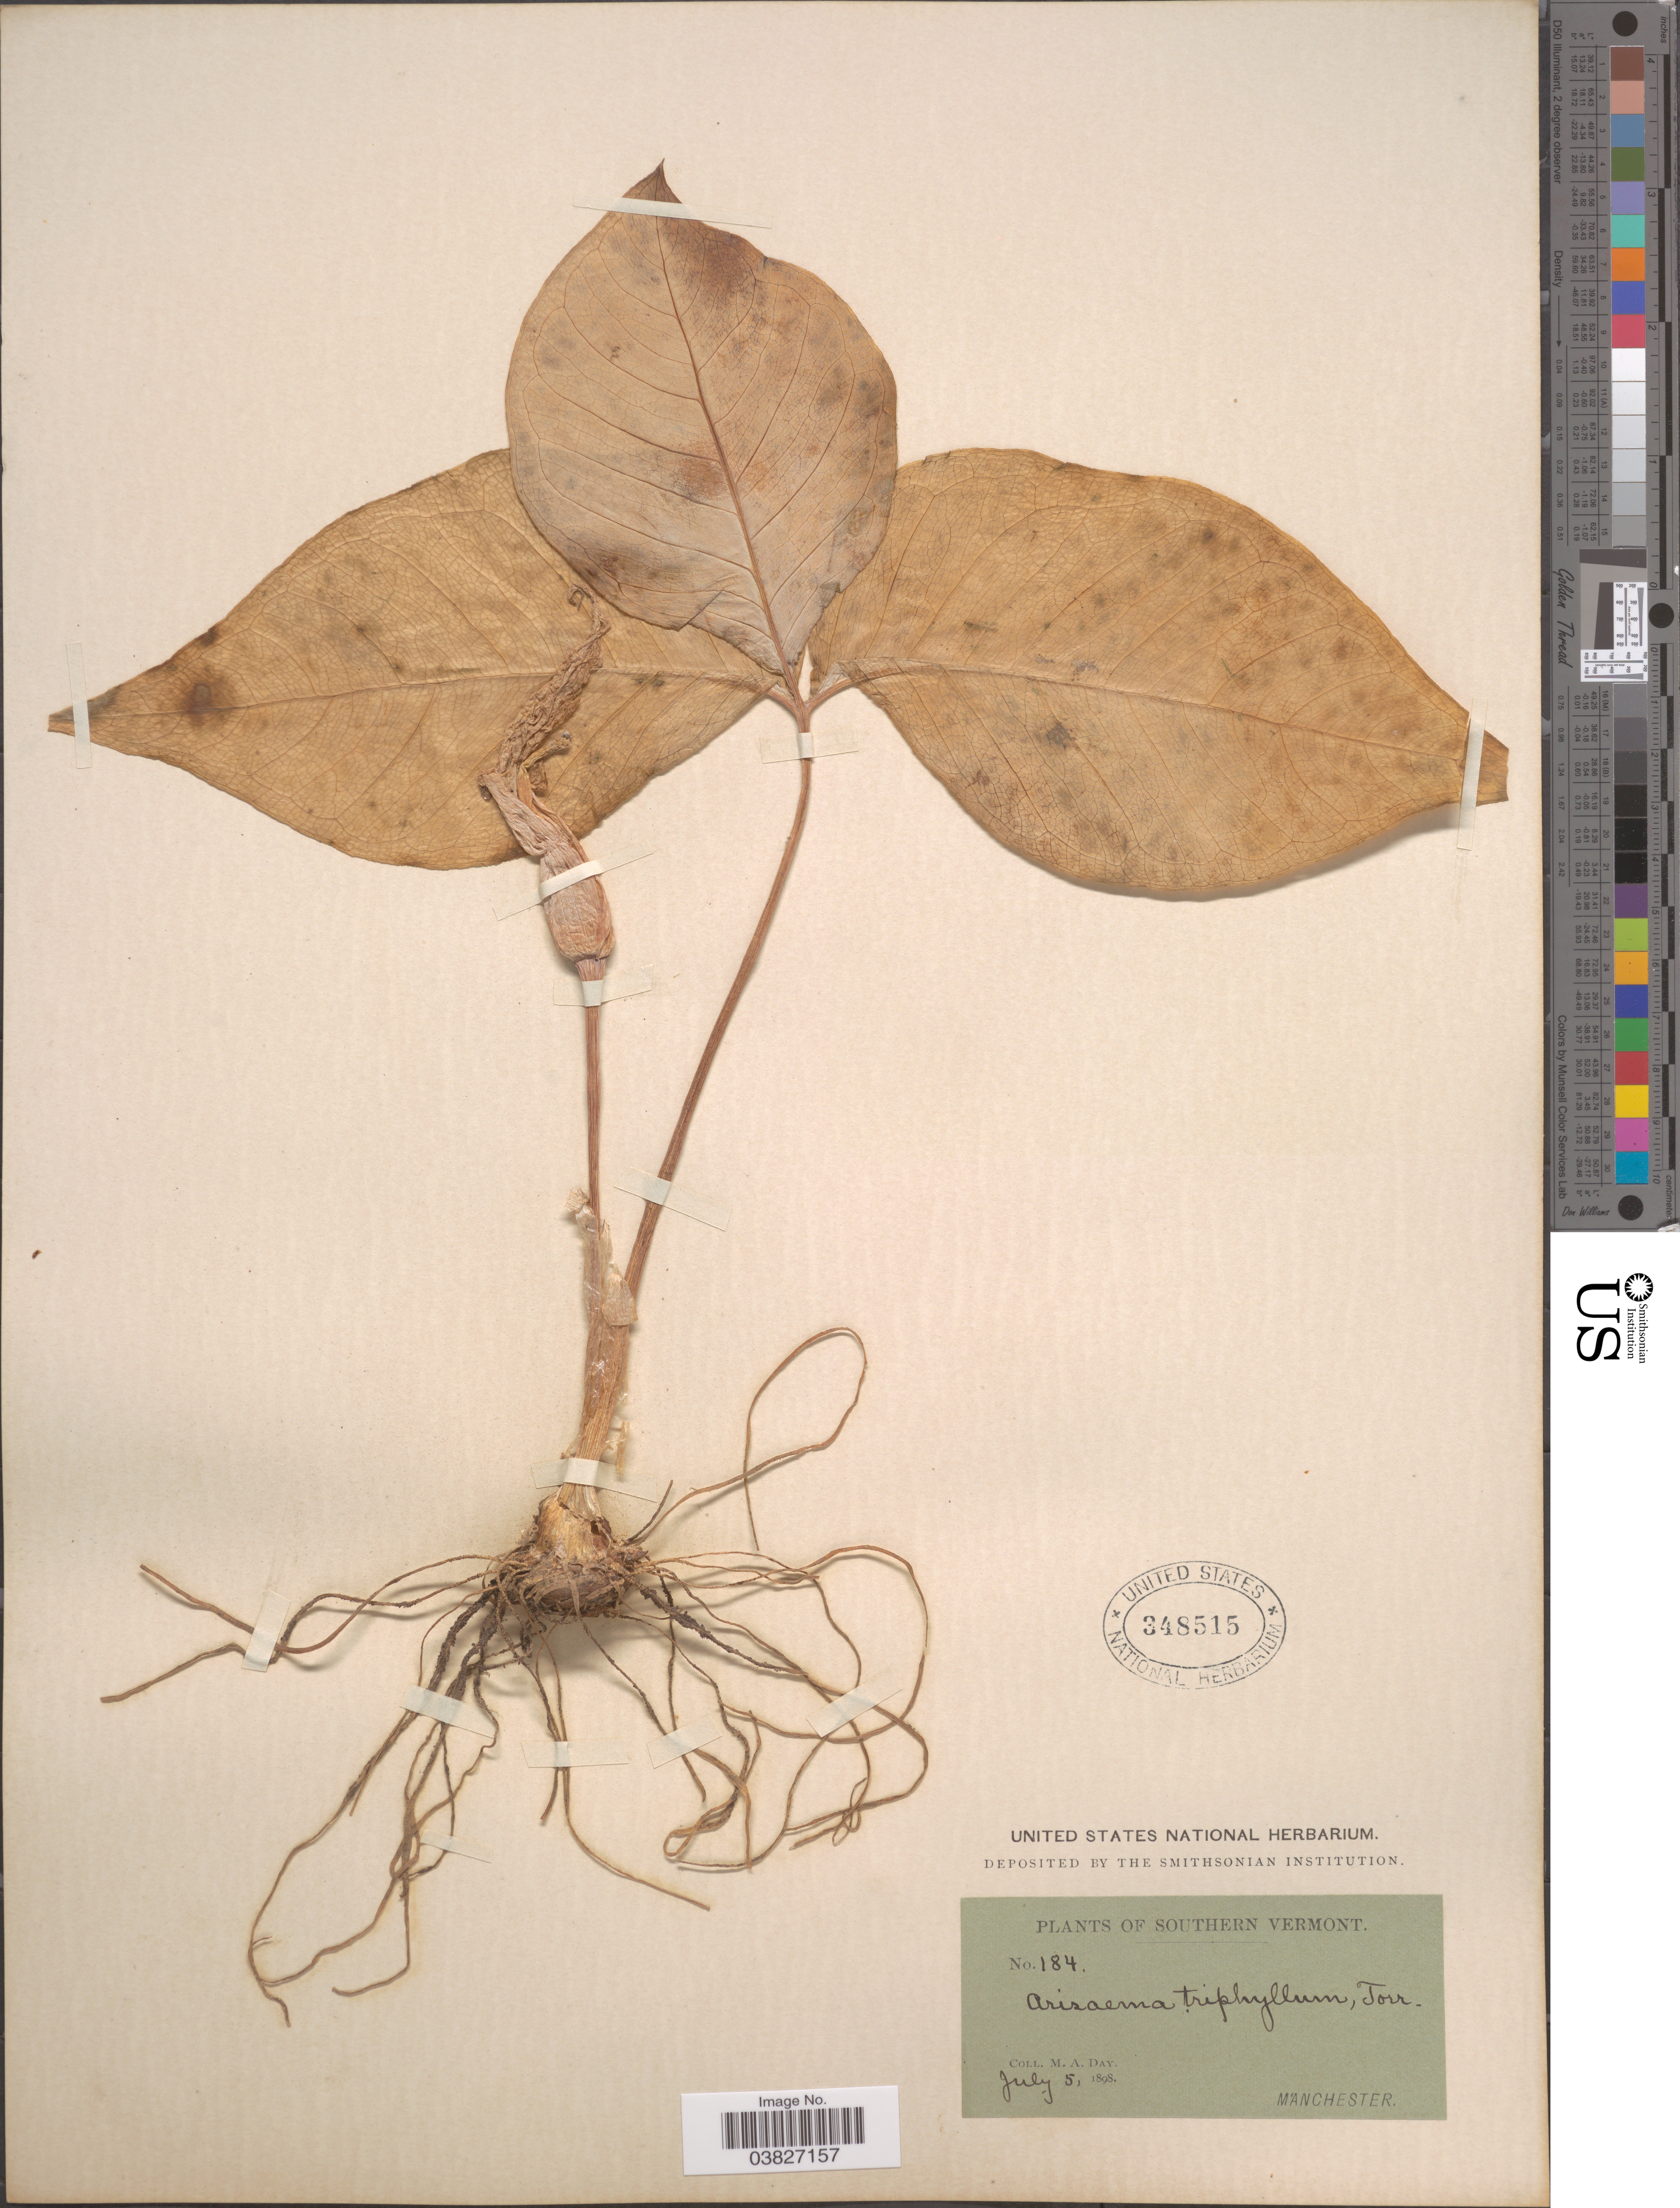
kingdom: Plantae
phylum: Tracheophyta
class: Liliopsida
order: Alismatales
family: Araceae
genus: Arisaema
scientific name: Arisaema triphyllum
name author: (L.) Schott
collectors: M. Day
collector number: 184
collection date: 1898-07-05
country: United States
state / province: Vermont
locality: Southern Vermont. Manchester.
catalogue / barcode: US 348515